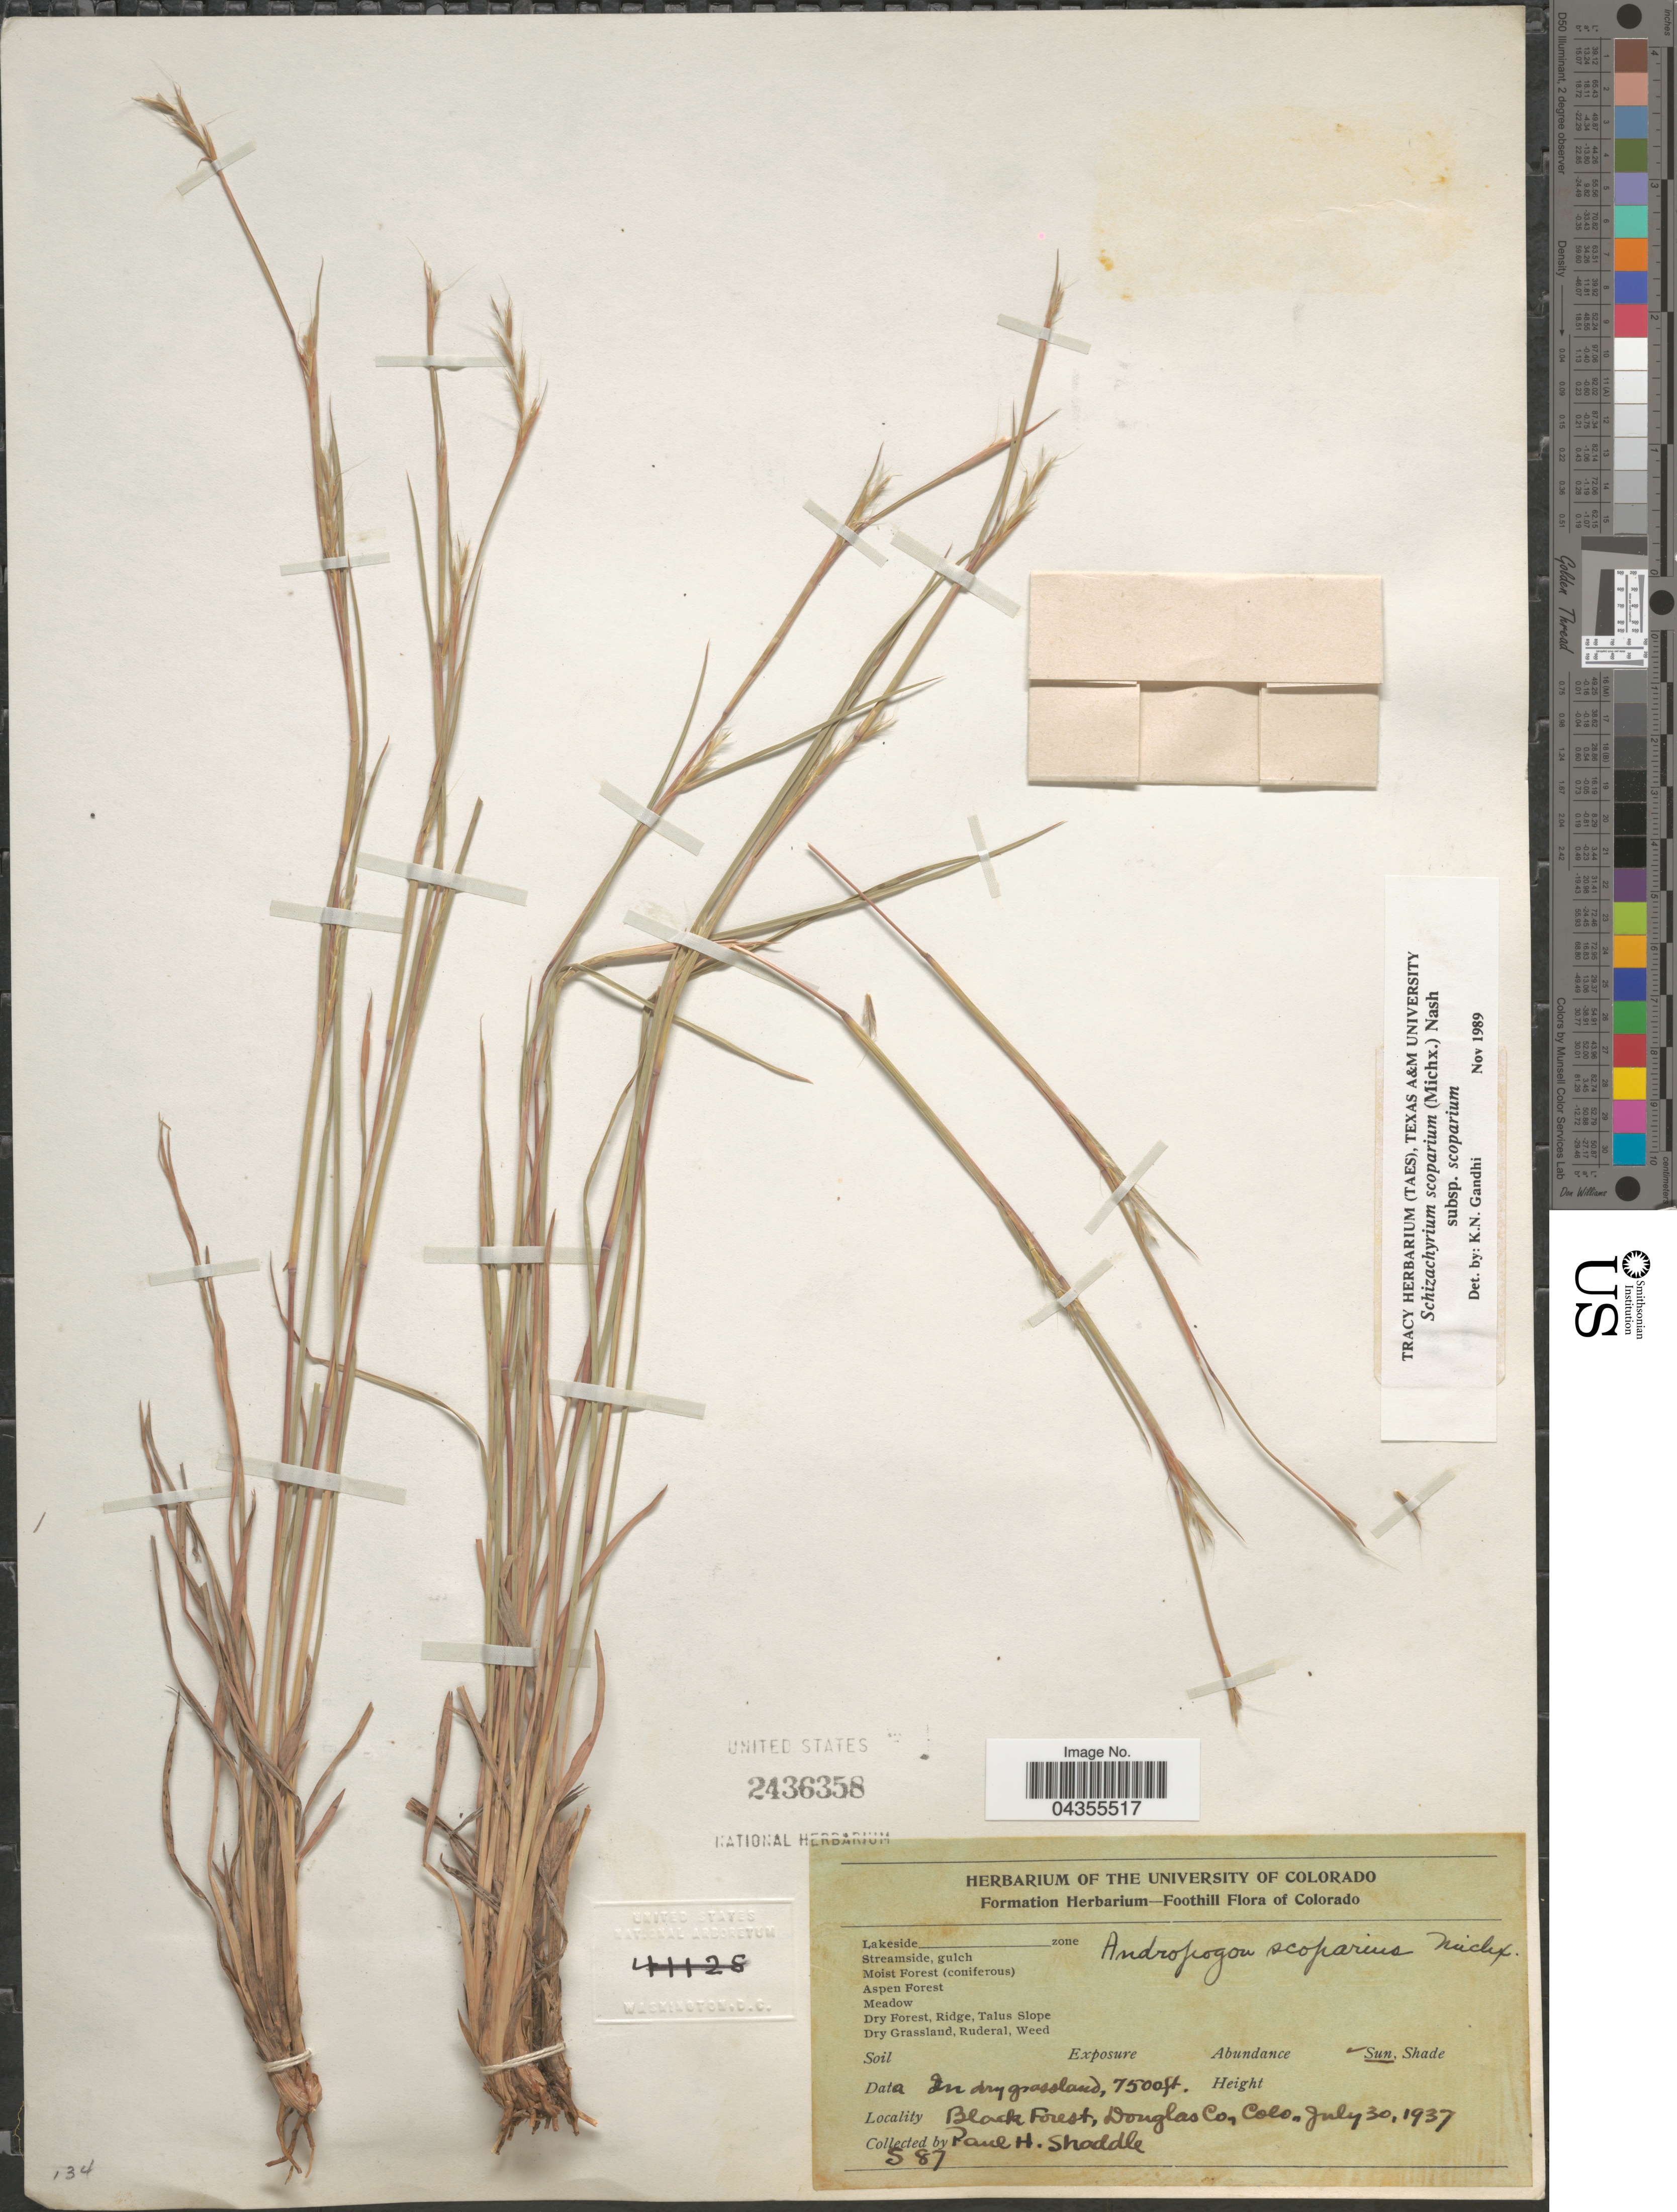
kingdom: Plantae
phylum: Tracheophyta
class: Liliopsida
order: Poales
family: Poaceae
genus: Schizachyrium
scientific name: Schizachyrium scoparium var. scoparium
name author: (Michx.) Nash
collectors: P. Shaddle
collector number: S87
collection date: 1937-07-30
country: United States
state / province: Colorado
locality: Foothill of Colorado. Black Forest, Douglas Co.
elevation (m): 2286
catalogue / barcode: US 2436358